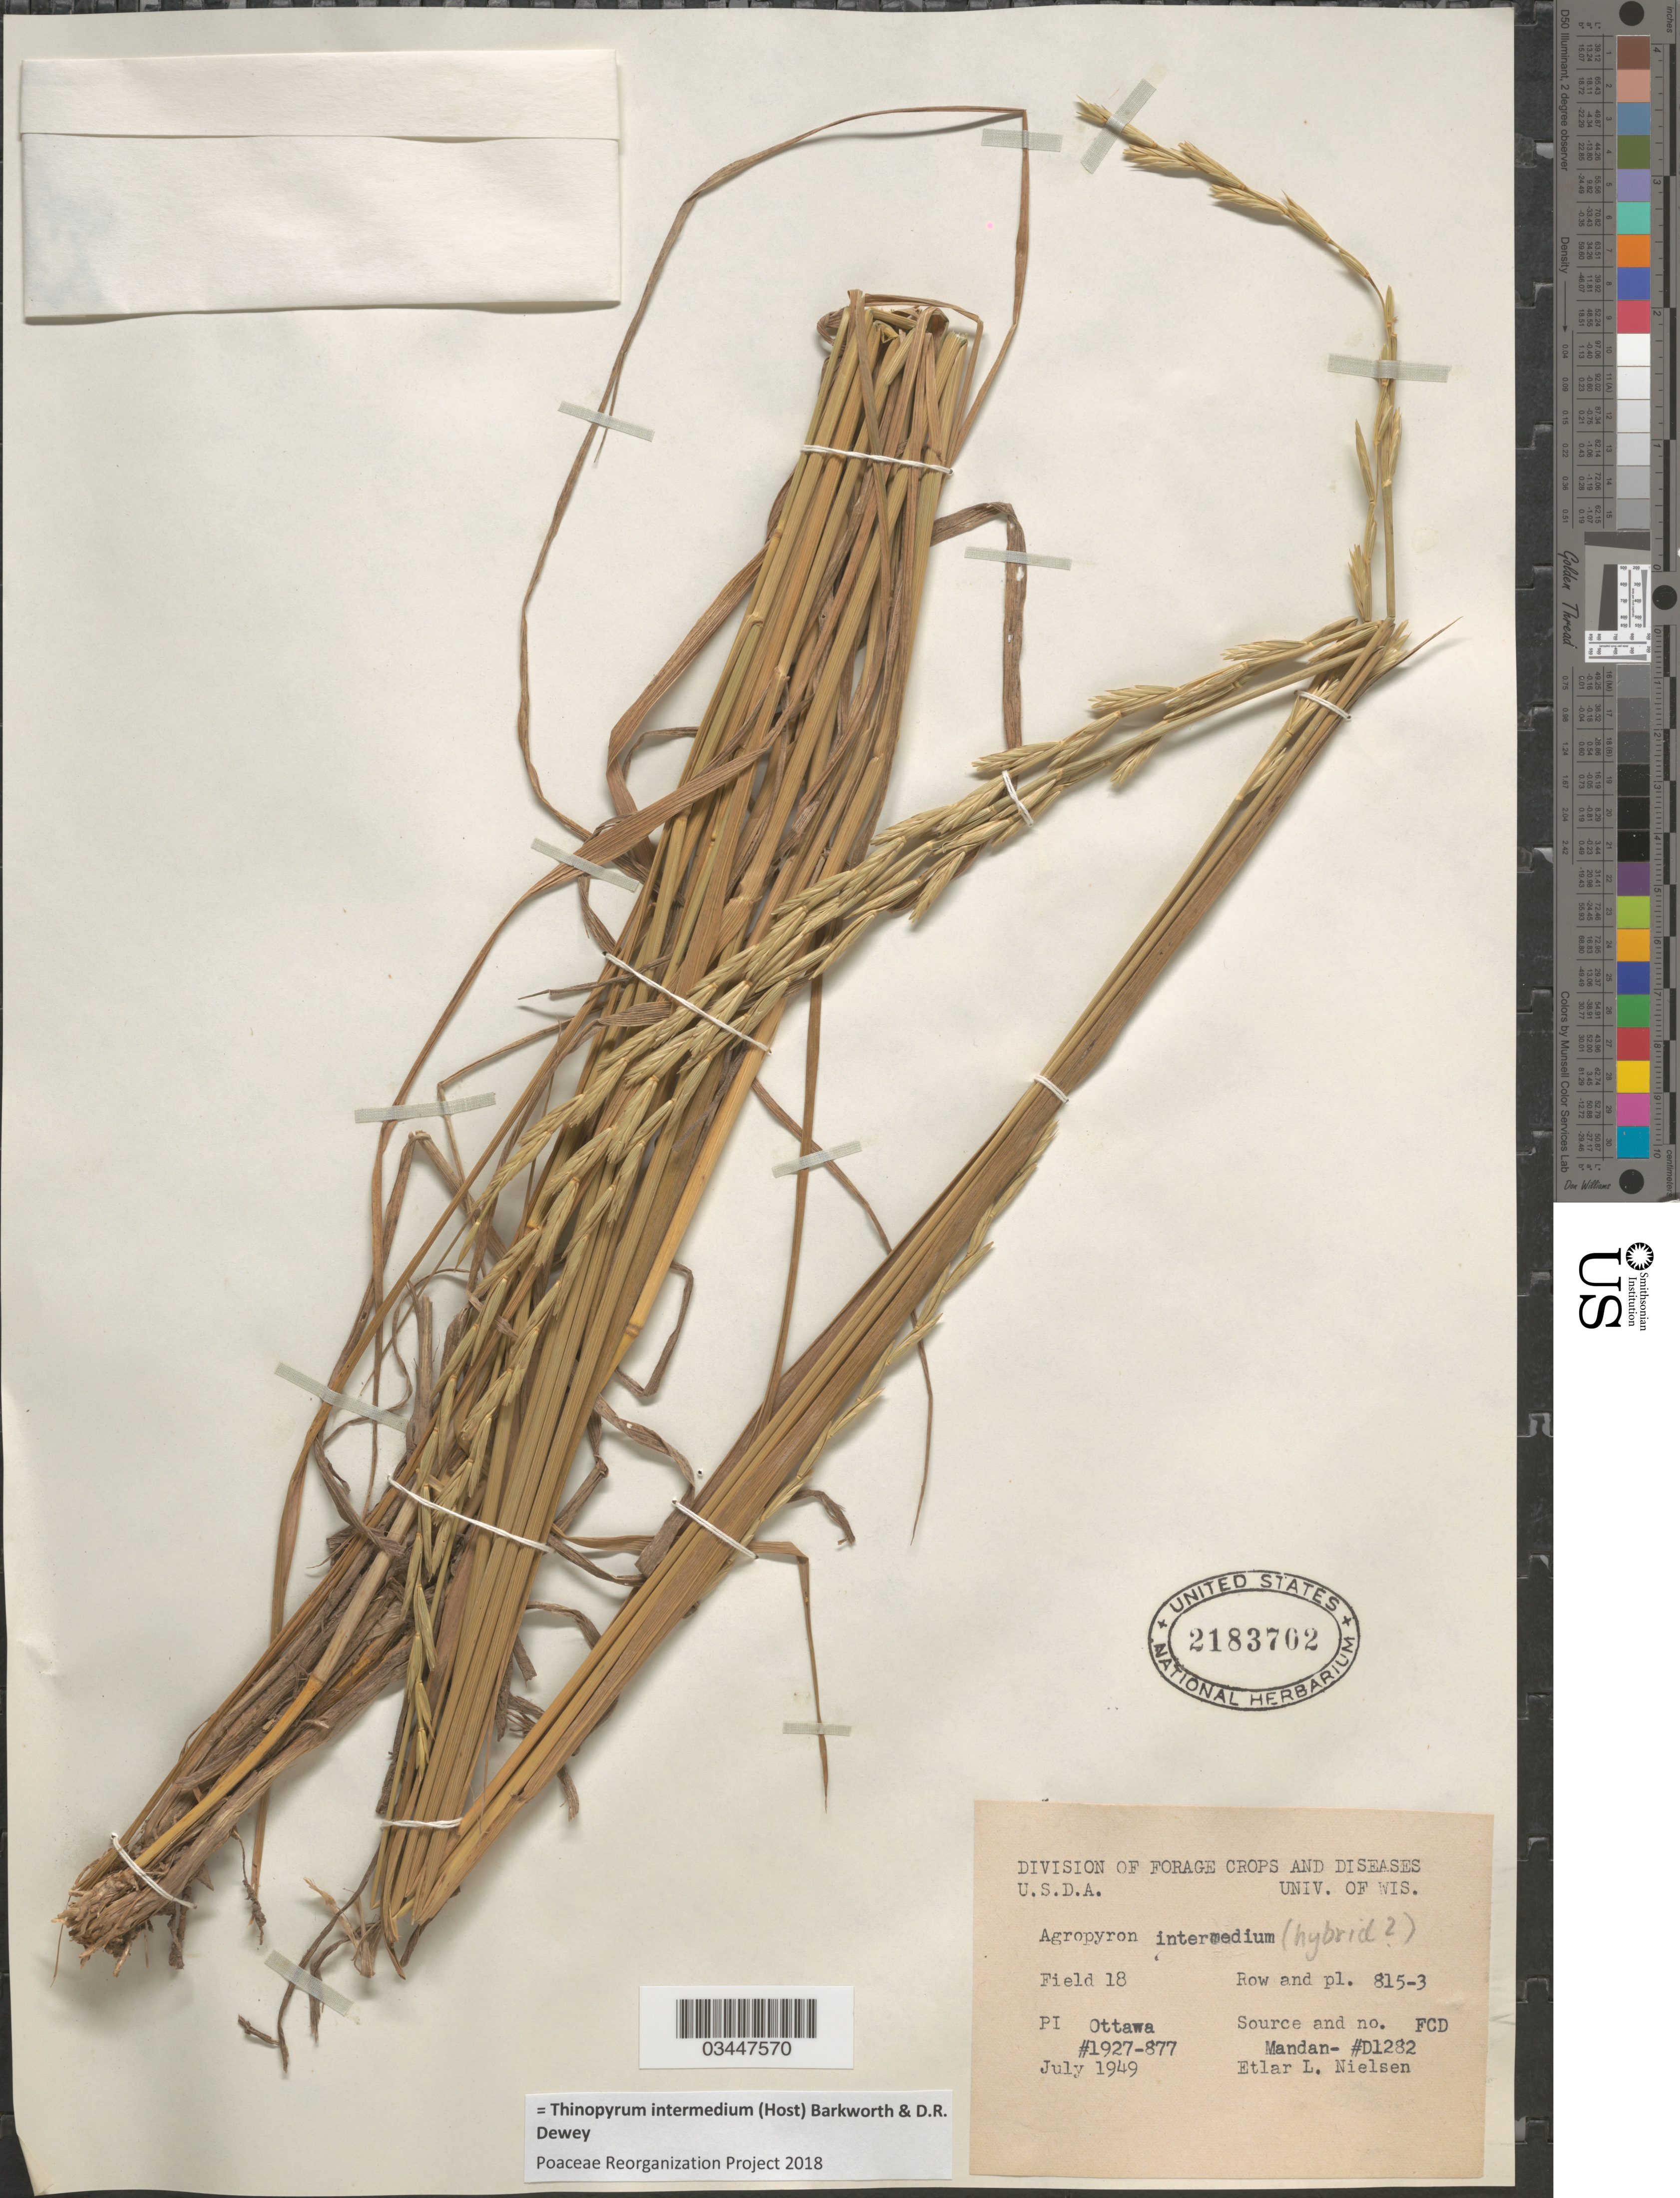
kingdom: Plantae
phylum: Tracheophyta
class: Liliopsida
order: Poales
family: Poaceae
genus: Thinopyrum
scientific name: Thinopyrum intermedium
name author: (Host) Barkworth & Dewey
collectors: E. L. Nielsen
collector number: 1927-877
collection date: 1949-07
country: Canada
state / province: Ontario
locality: Field 18. Row and pl. P 815-3. Ottawa.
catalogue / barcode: US 2183702